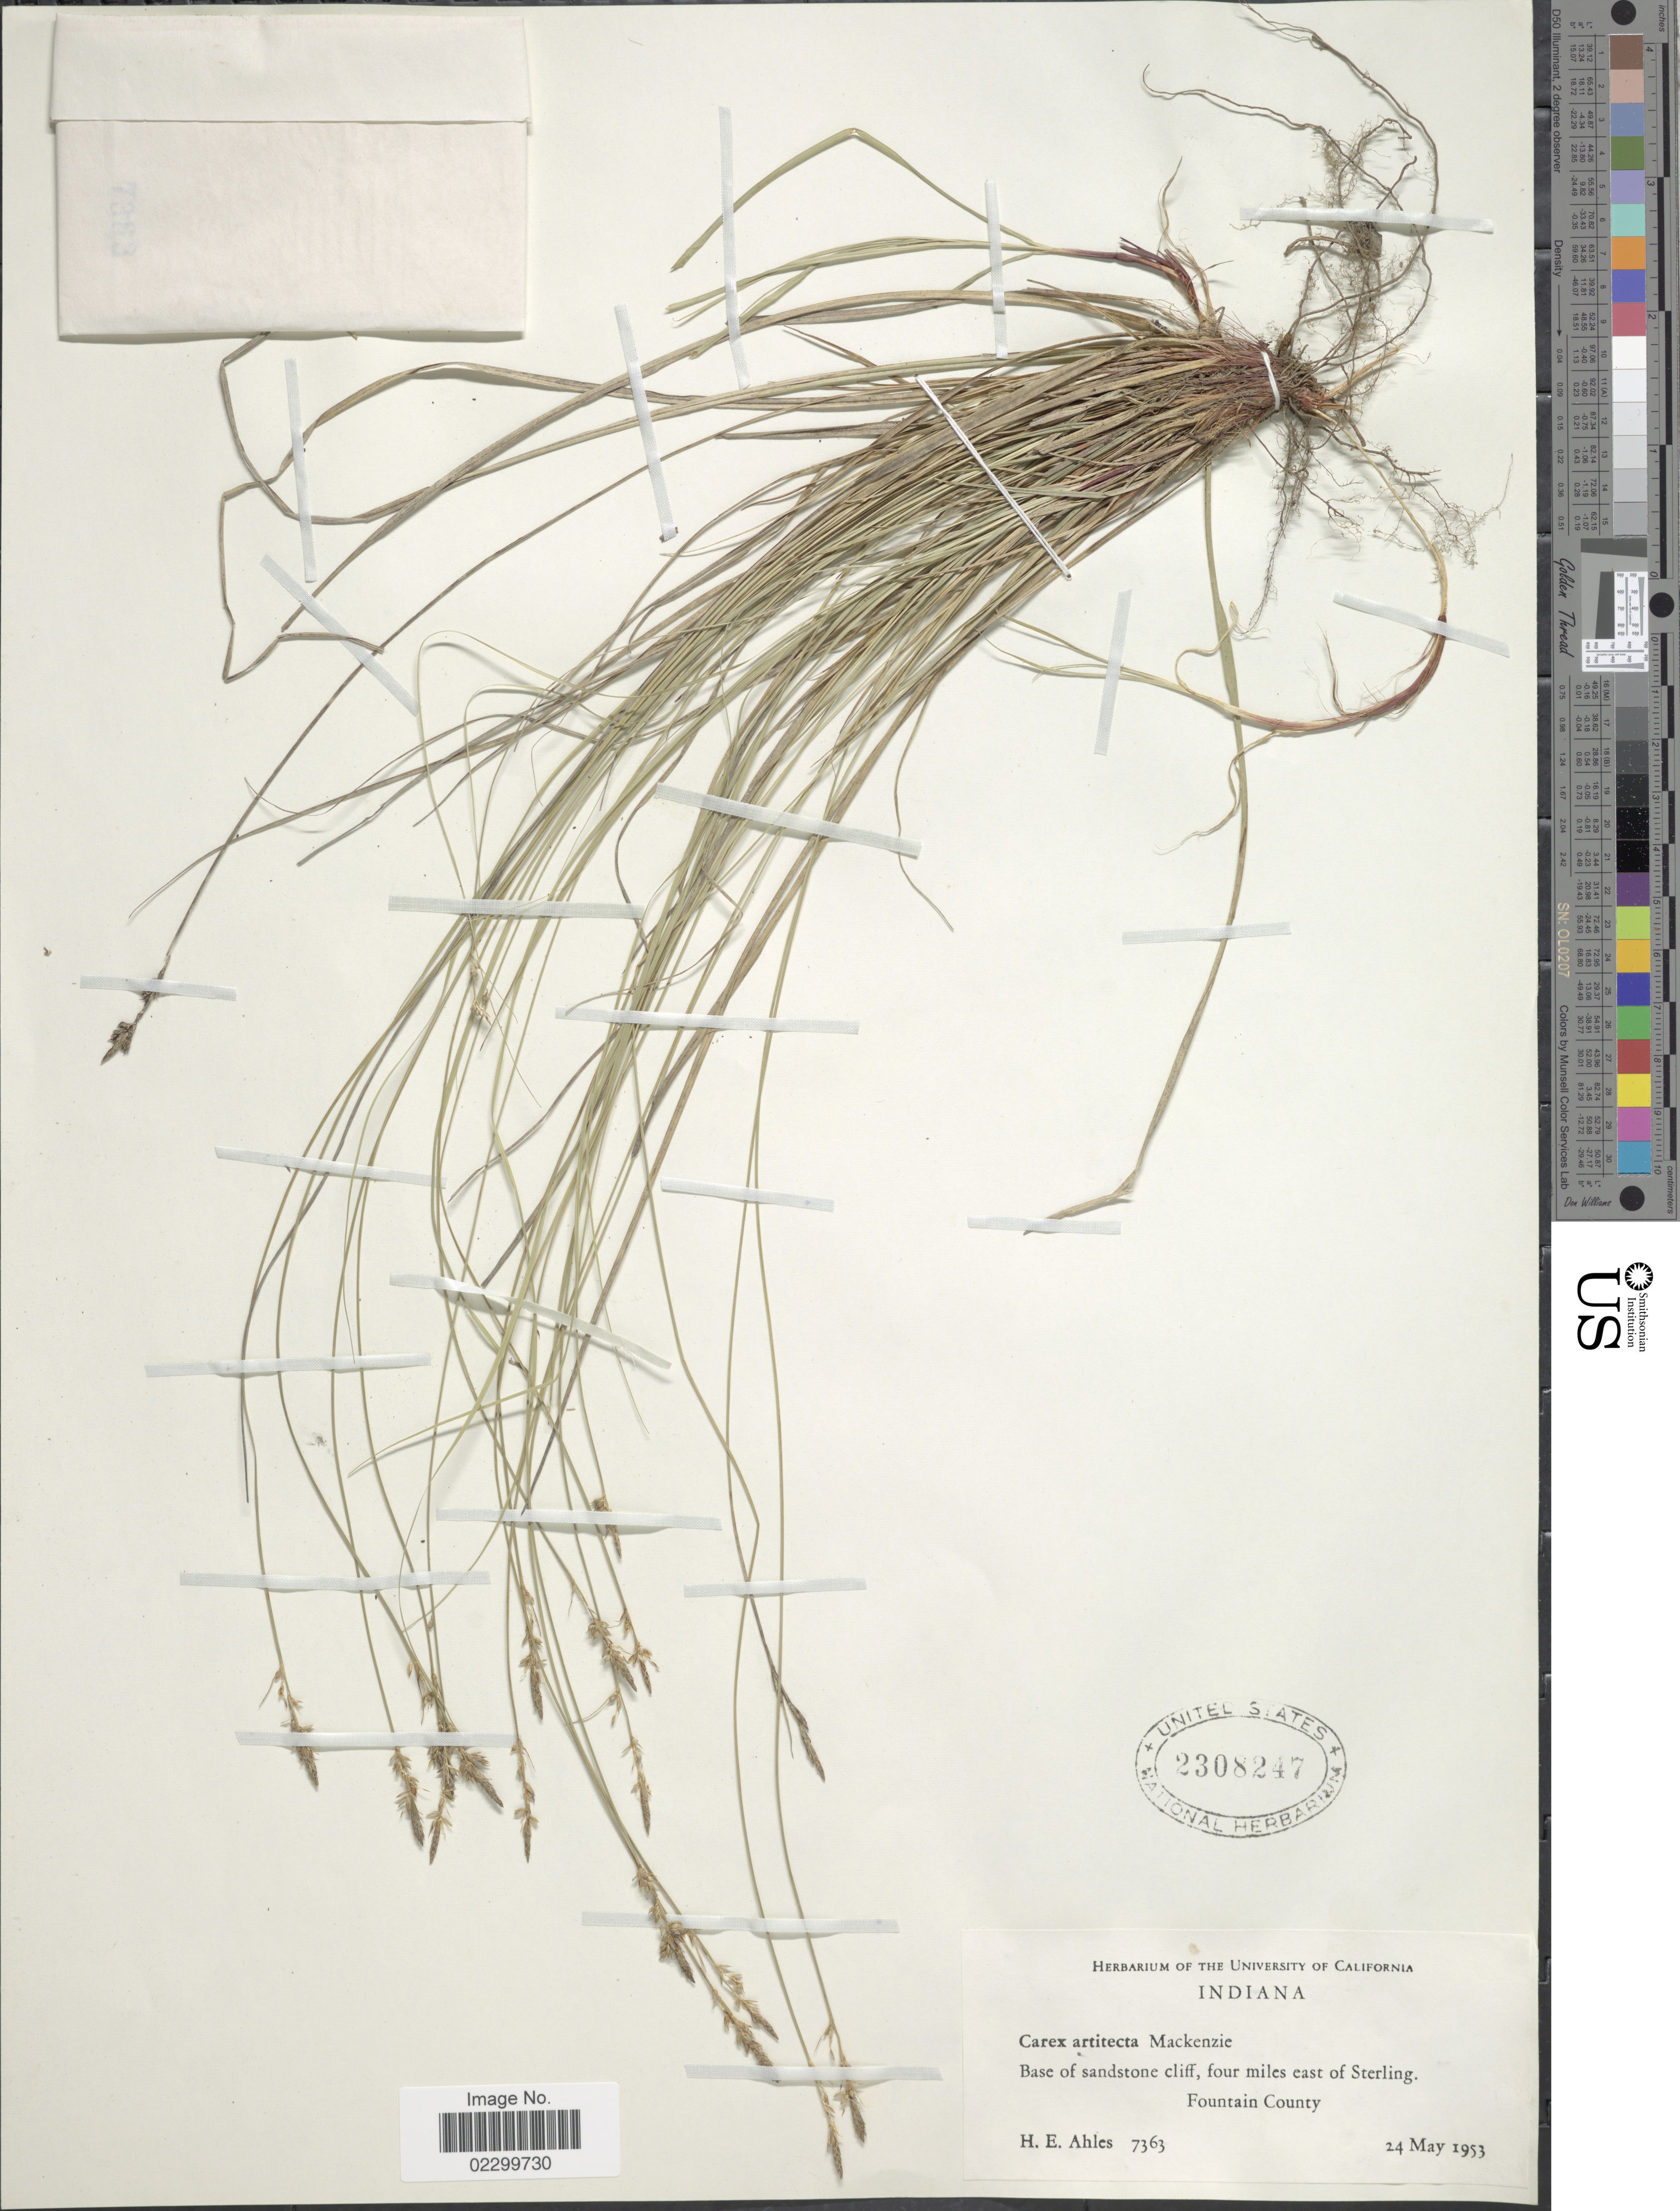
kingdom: Plantae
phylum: Tracheophyta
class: Liliopsida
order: Poales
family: Cyperaceae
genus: Carex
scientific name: Carex albicans var. albicans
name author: Willd. ex Spreng.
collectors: H. E. Ahles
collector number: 7363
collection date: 1953-05-24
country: United States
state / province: Indiana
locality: Base of sandstone cliff, four miles east of Sterling, Fountain County.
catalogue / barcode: US 2308247